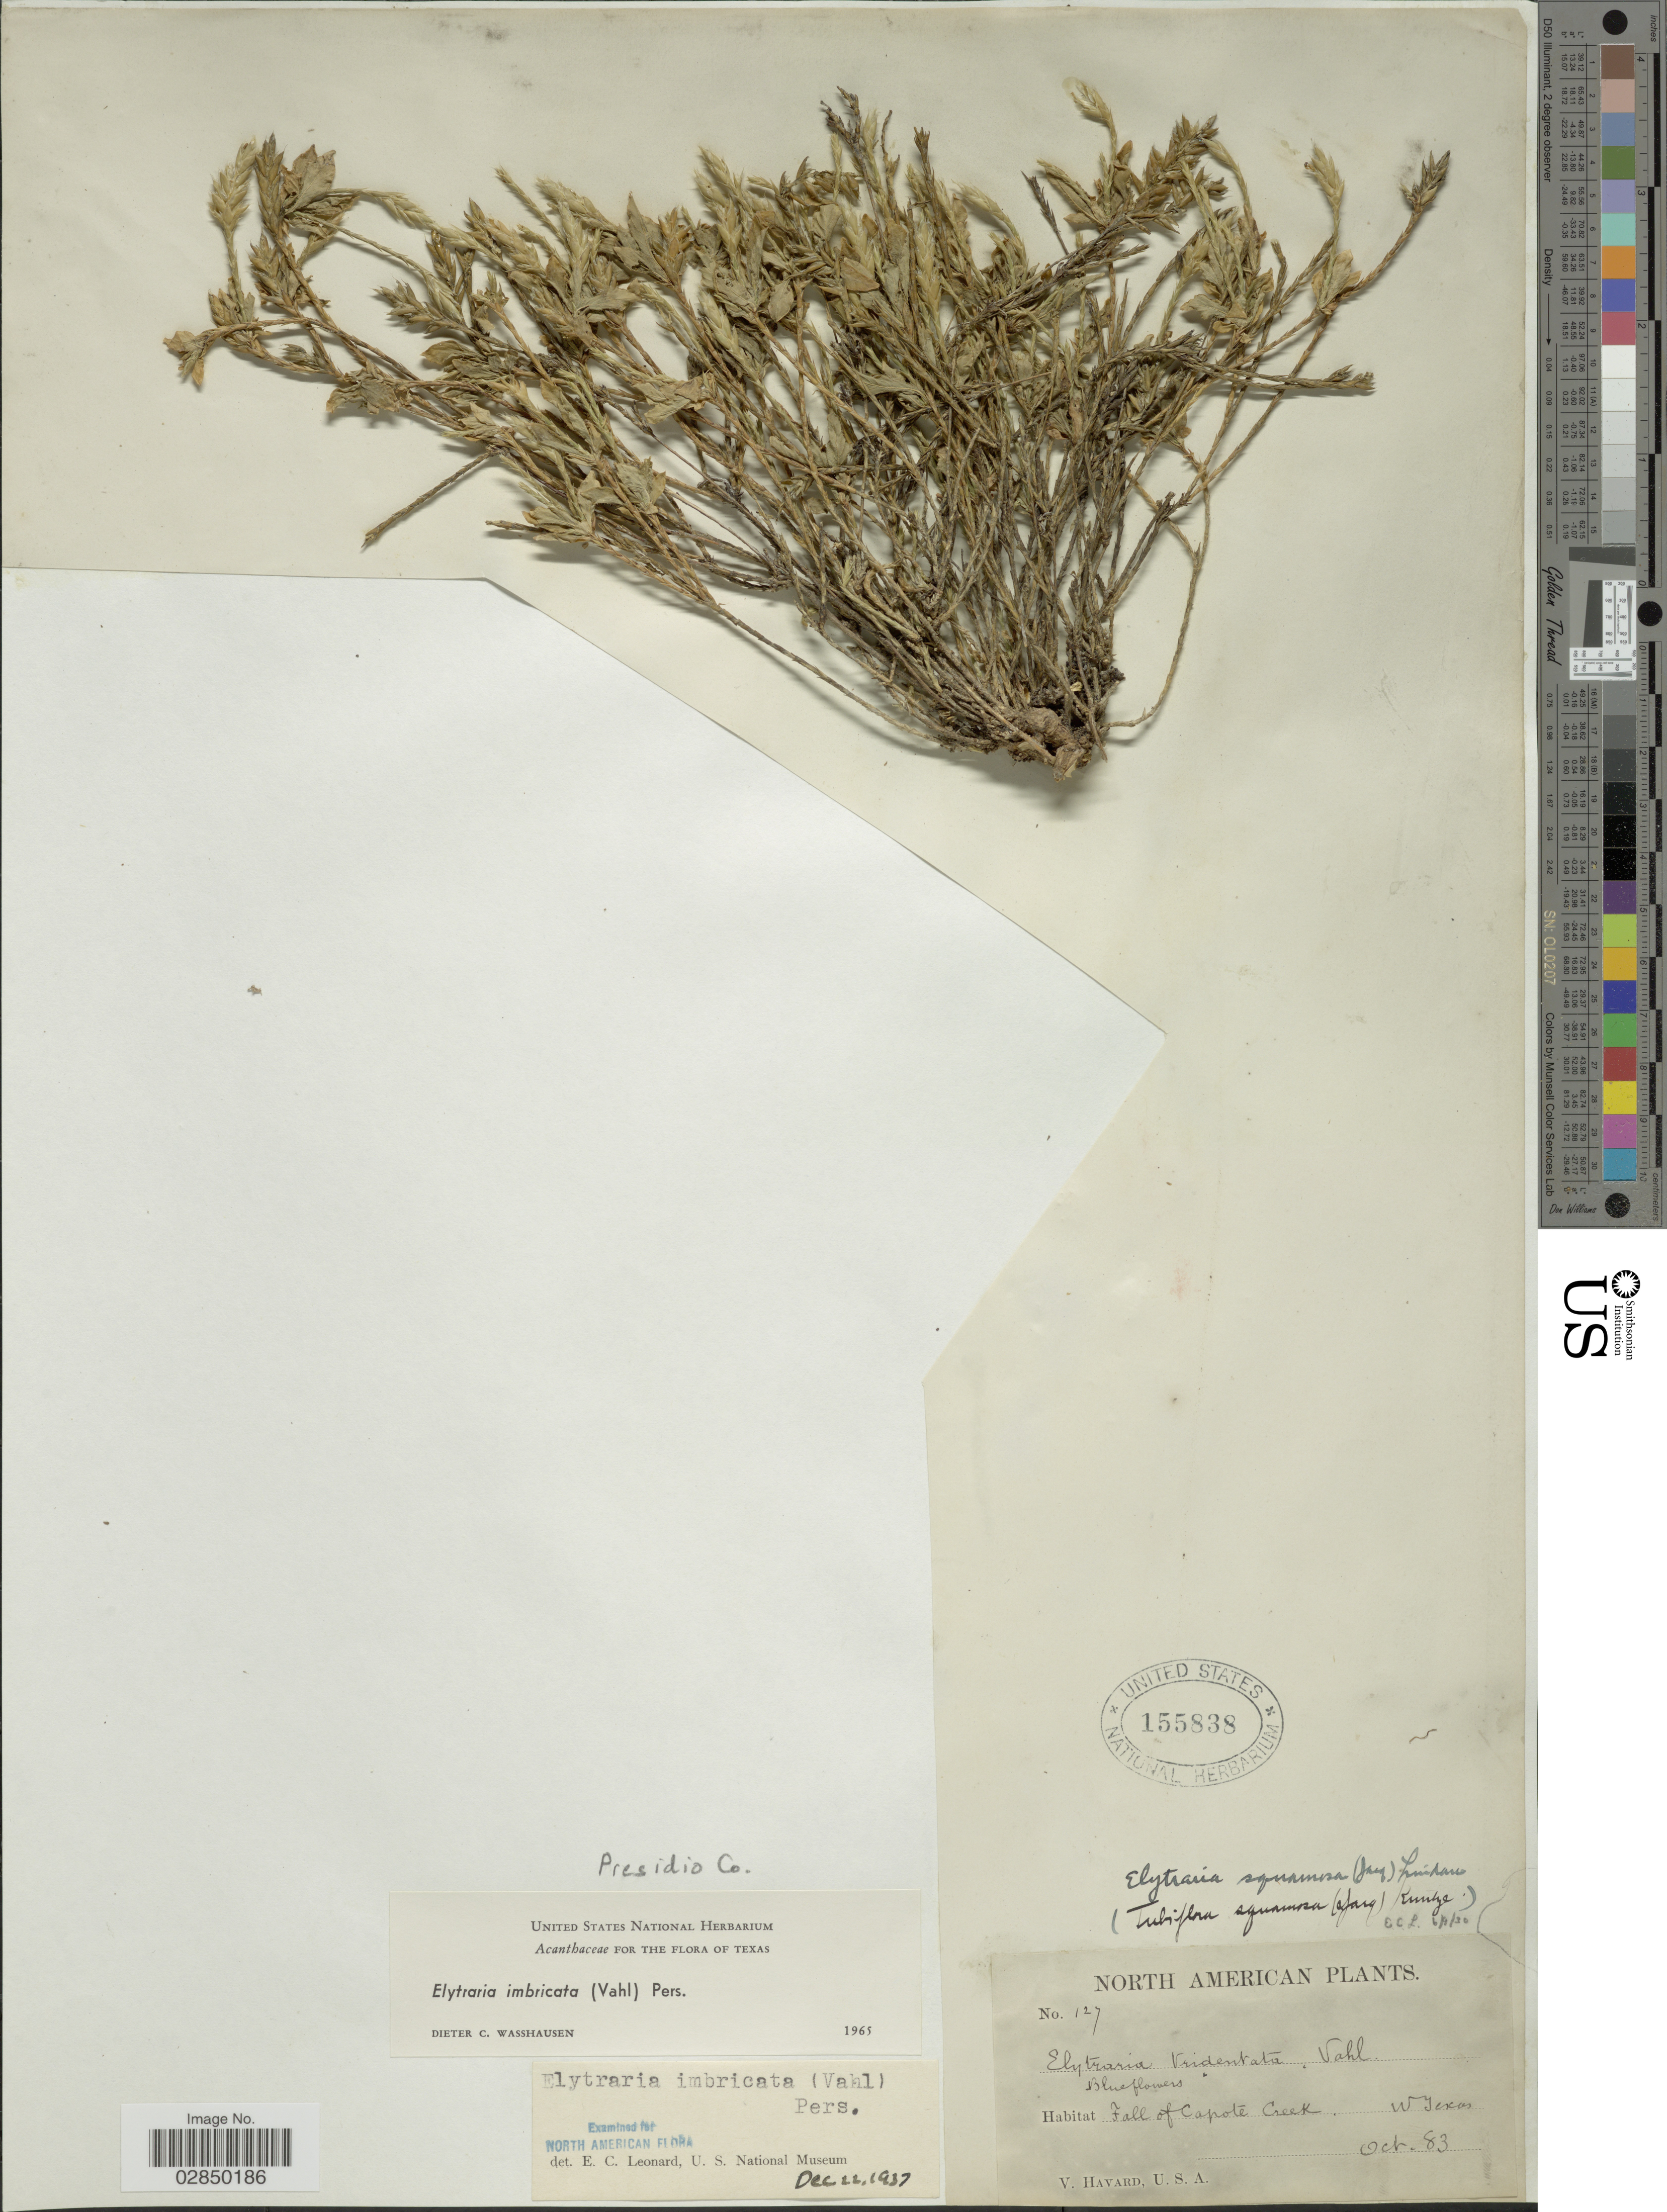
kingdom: Plantae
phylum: Tracheophyta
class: Magnoliopsida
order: Lamiales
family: Acanthaceae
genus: Elytraria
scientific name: Elytraria imbricata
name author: (Vahl) Pers.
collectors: V. Havard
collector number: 127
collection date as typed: Transcribed d/m/y: /10/83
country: United States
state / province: Texas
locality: Fall of Capote Creek. W. Texas. Presidio Co.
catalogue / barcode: US 155838